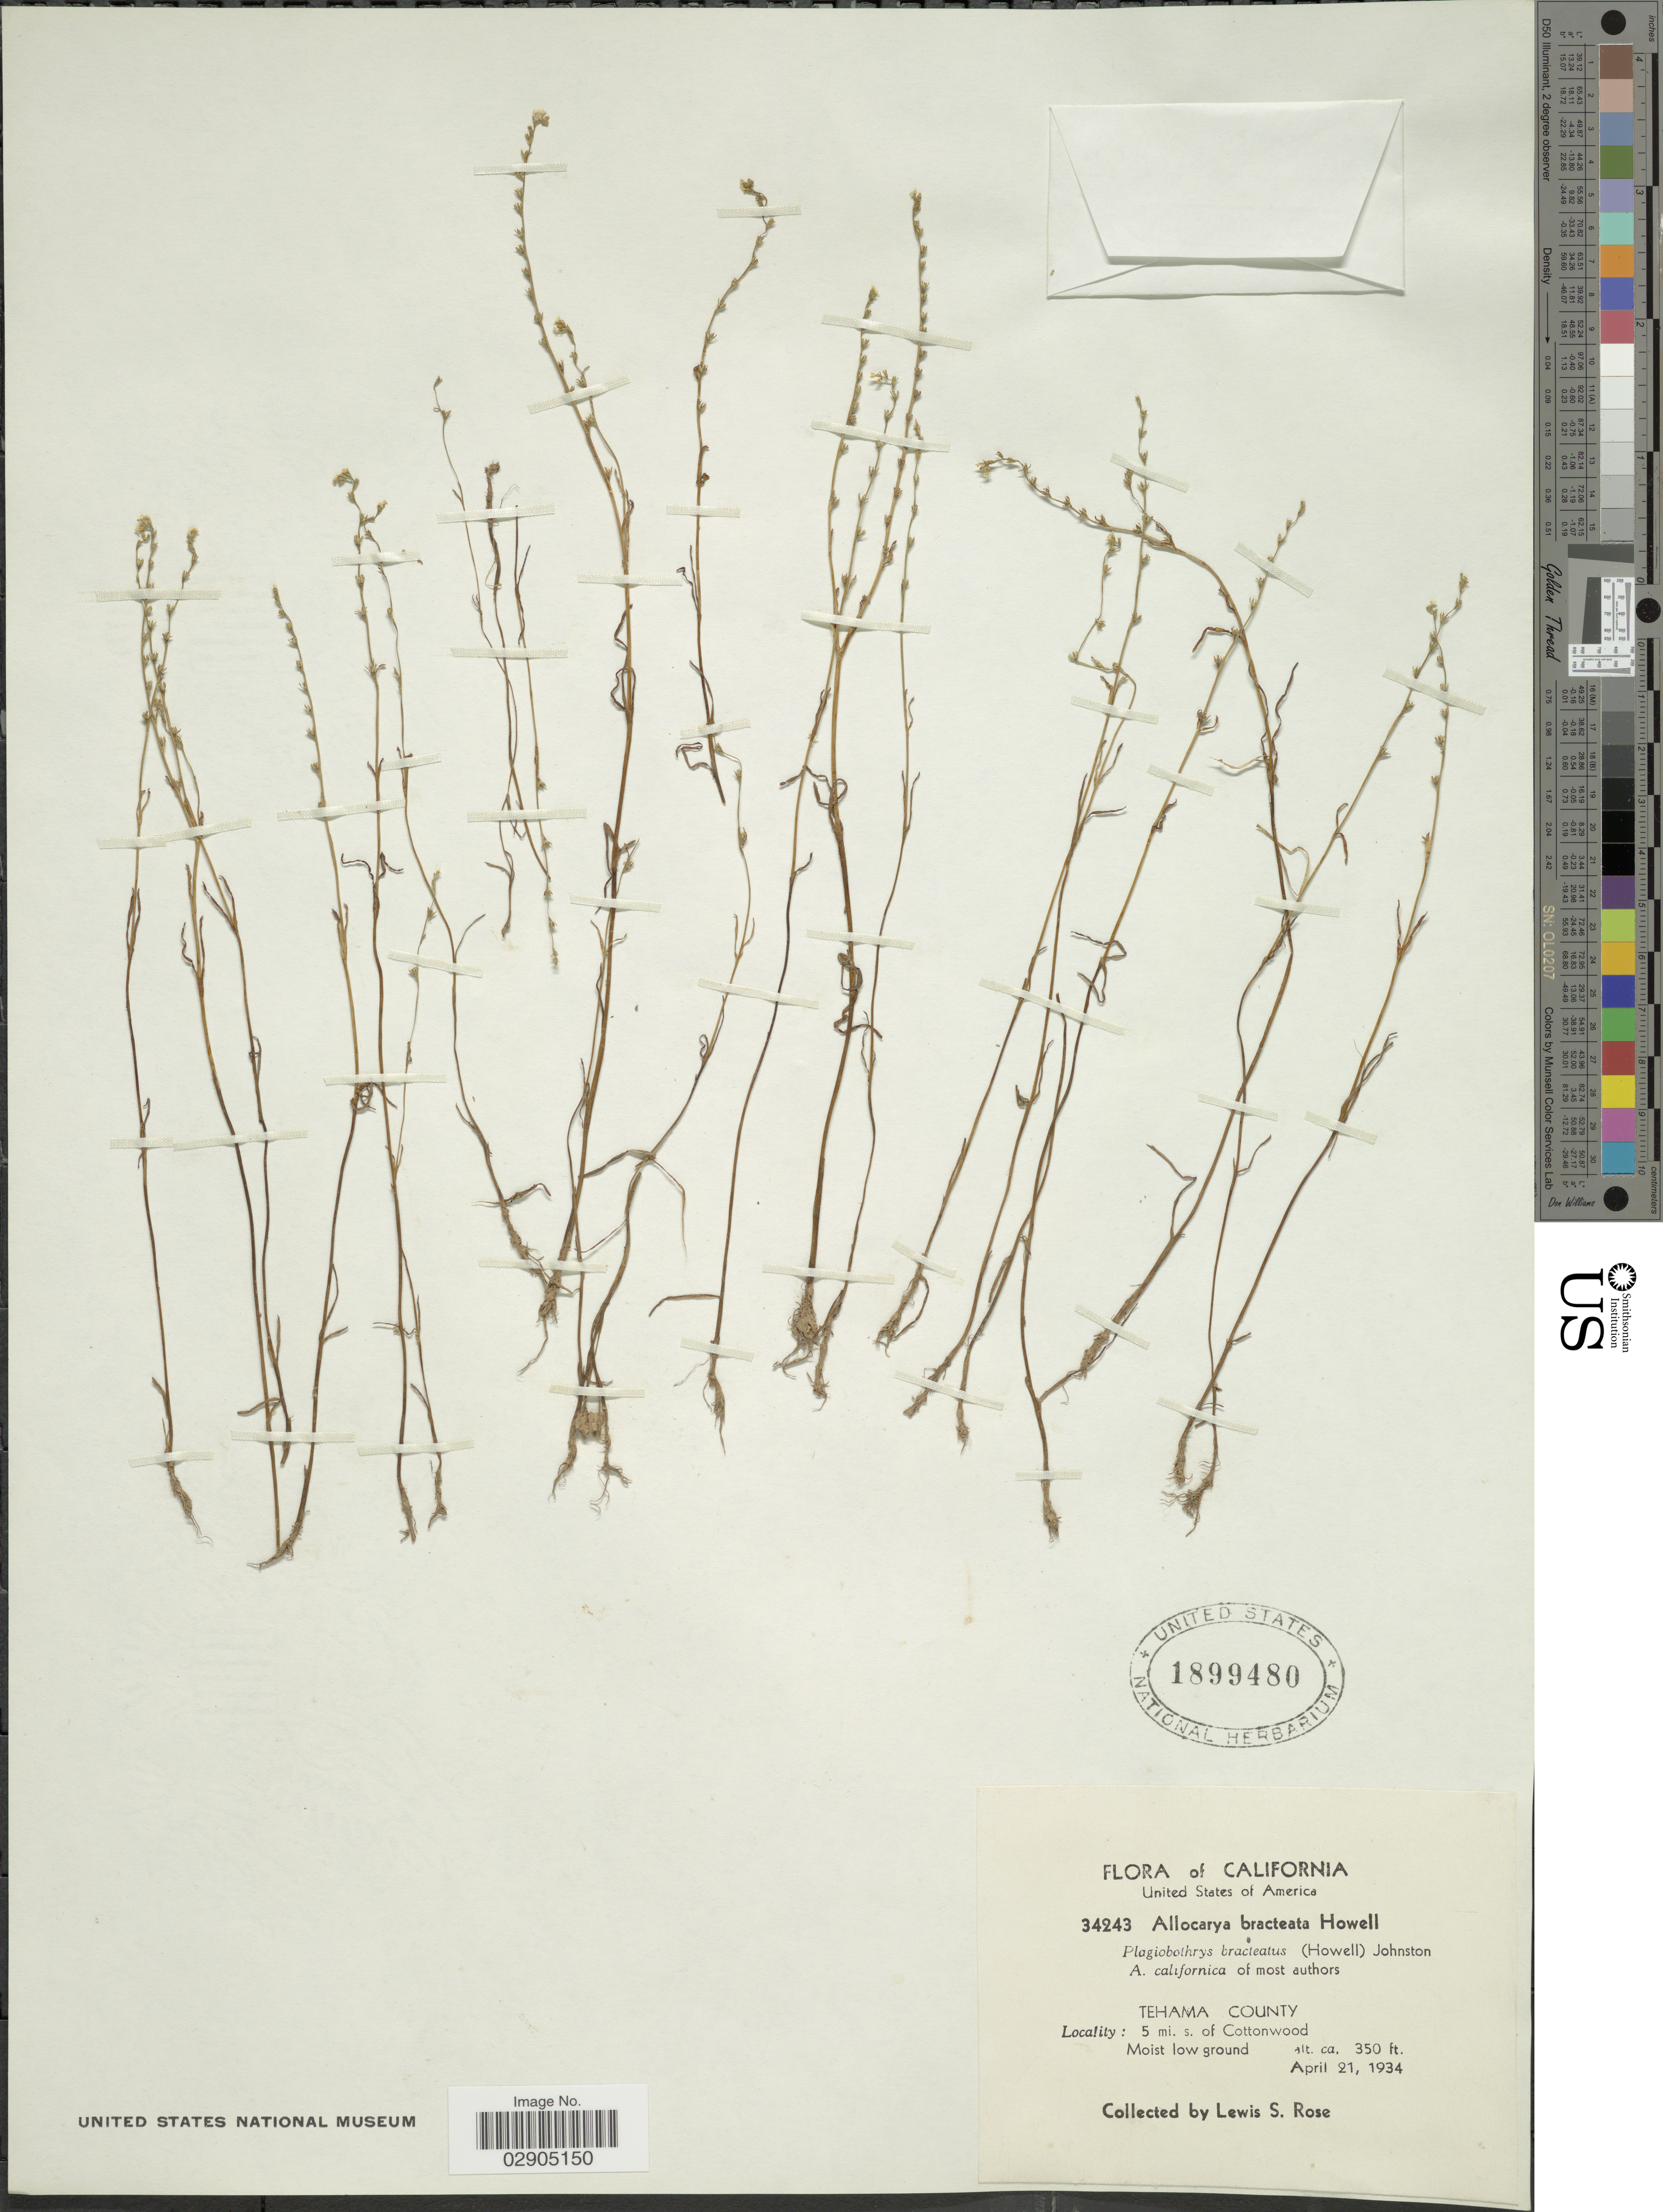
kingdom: Plantae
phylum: Tracheophyta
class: Magnoliopsida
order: Boraginales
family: Boraginaceae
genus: Allocarya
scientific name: Allocarya bracteata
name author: Howell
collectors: L. S. Rose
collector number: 34243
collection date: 1934-04-21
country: United States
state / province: California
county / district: Tehama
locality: Tehama County, 5 mi. s. of Cottonwood.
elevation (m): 107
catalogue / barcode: US 1899480